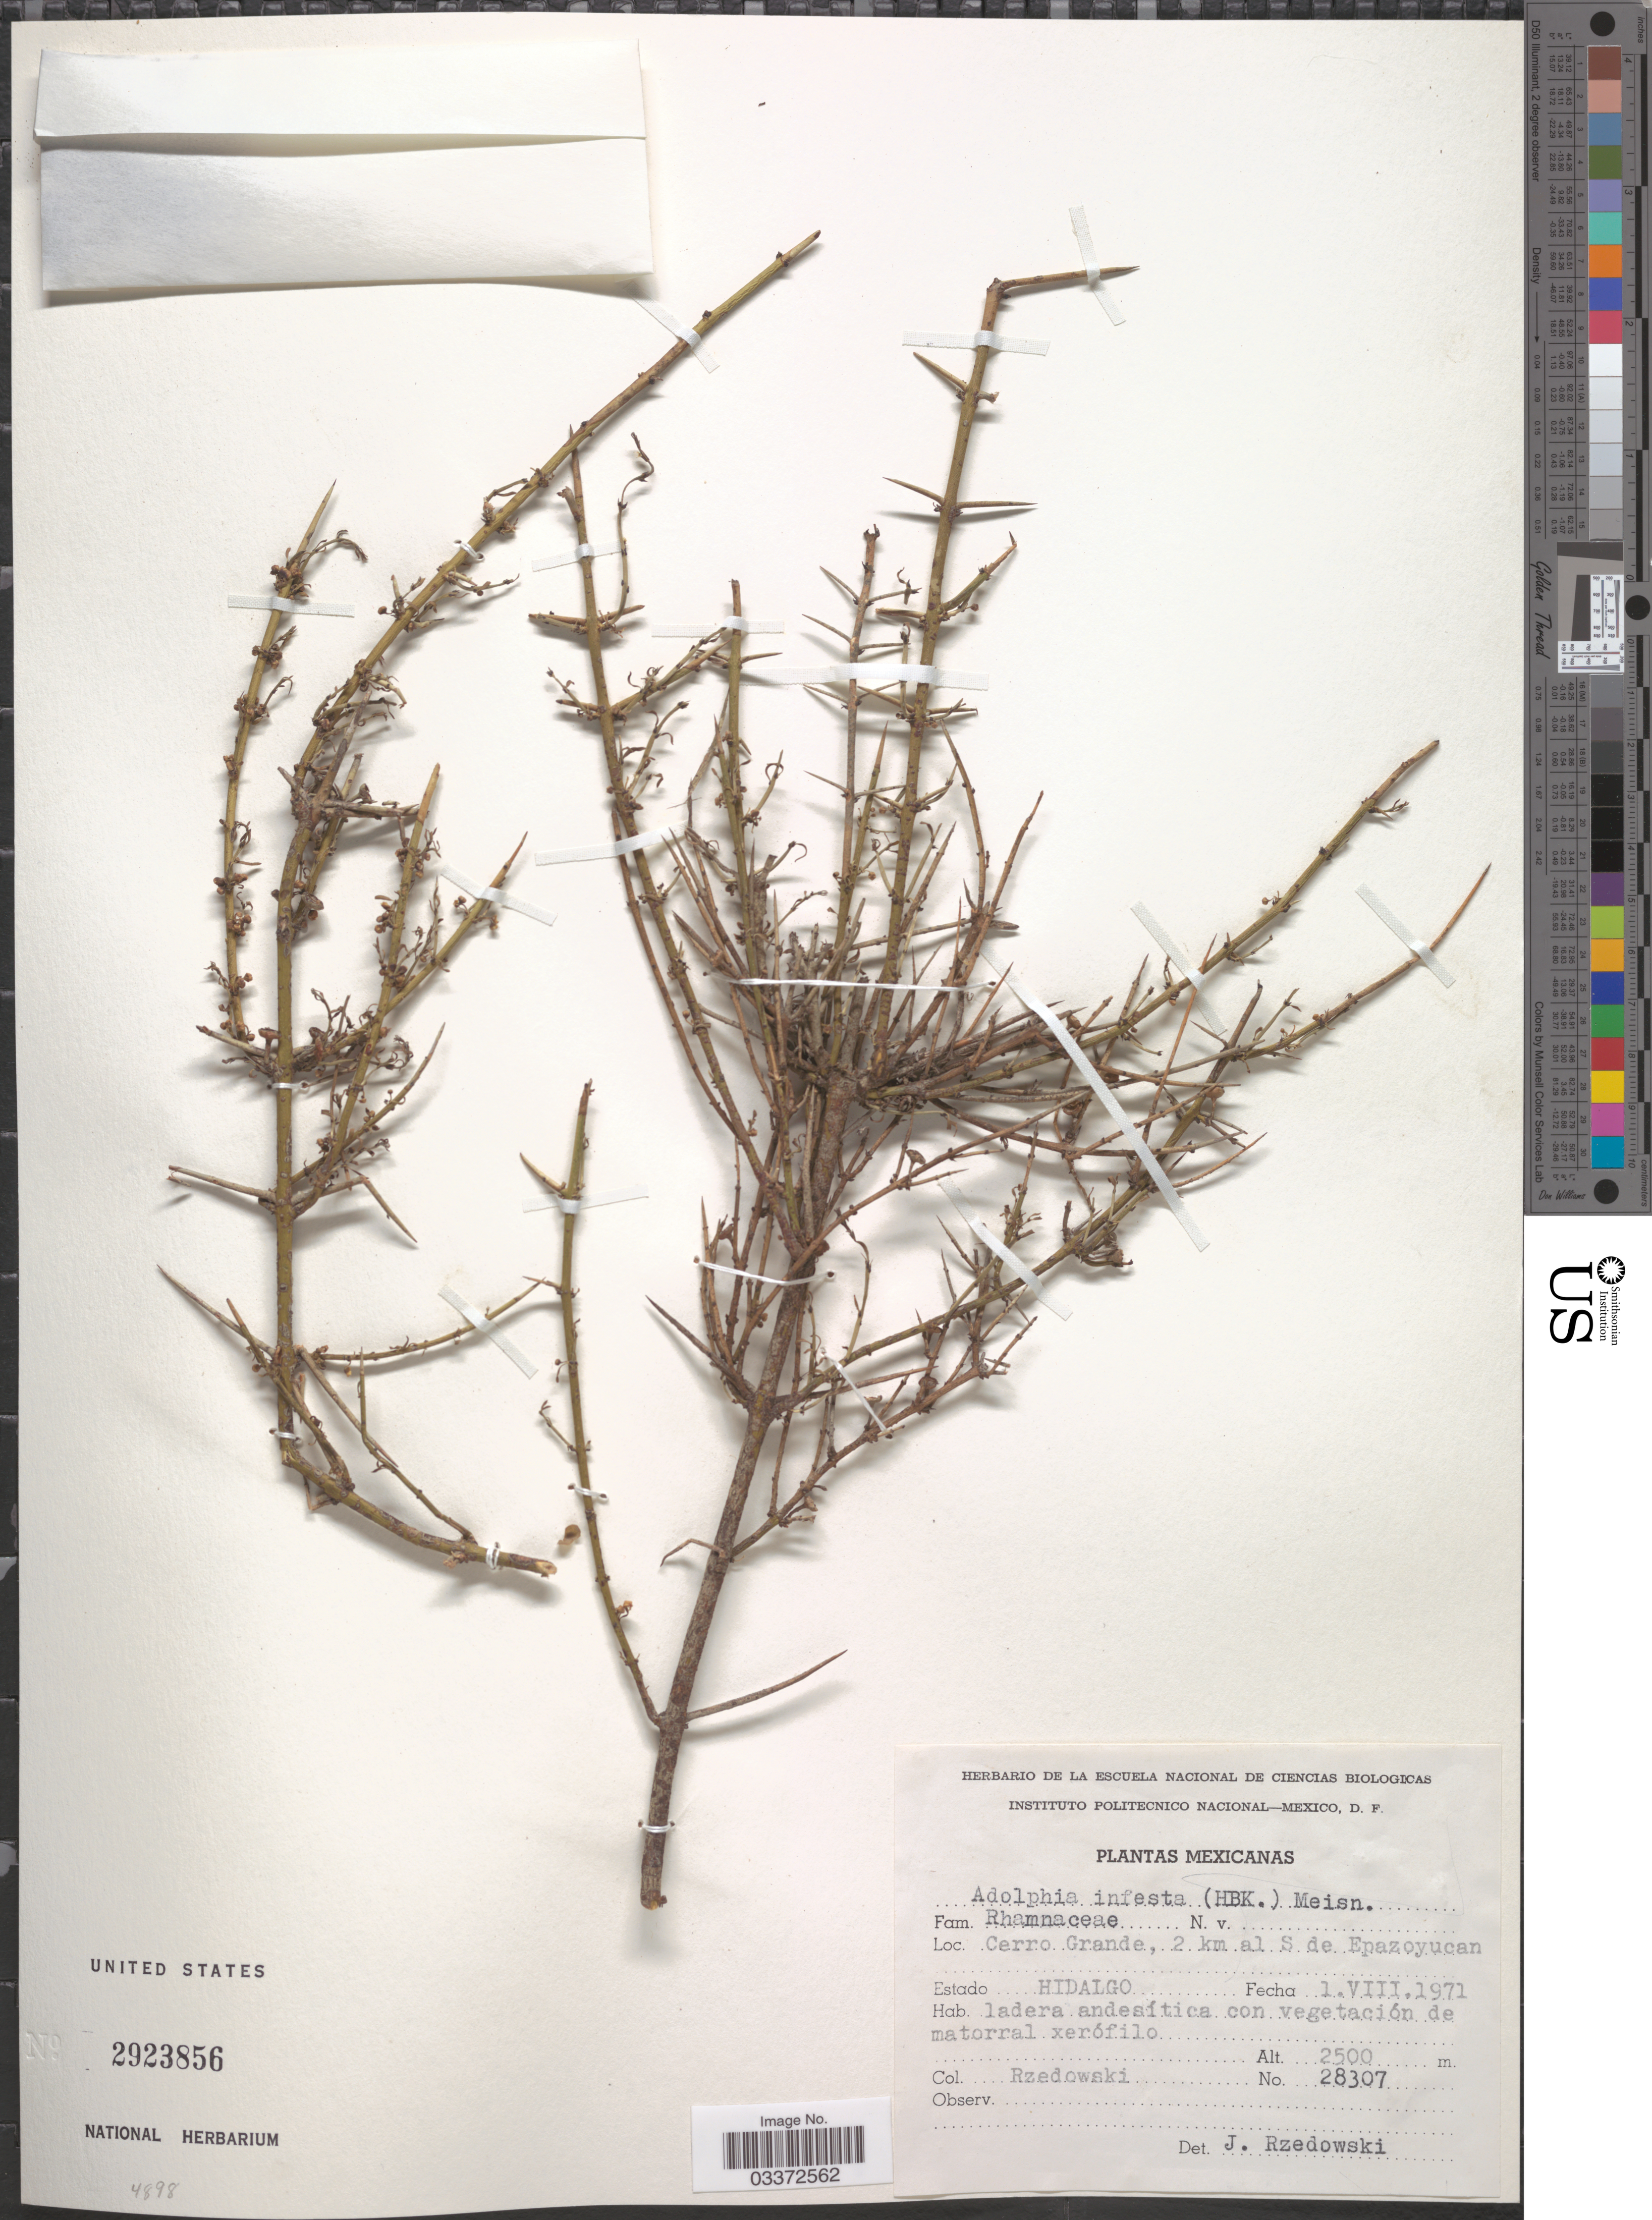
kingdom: Plantae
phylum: Tracheophyta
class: Magnoliopsida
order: Rosales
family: Rhamnaceae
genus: Adolphia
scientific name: Adolphia infesta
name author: (Kunth) Meisn.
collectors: Rzedowski, --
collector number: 28307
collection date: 1971-08-01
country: Mexico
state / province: Hidalgo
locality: Cerro Grande, 2 km al S de Epazoyucan.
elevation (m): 2500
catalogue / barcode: US 2923856